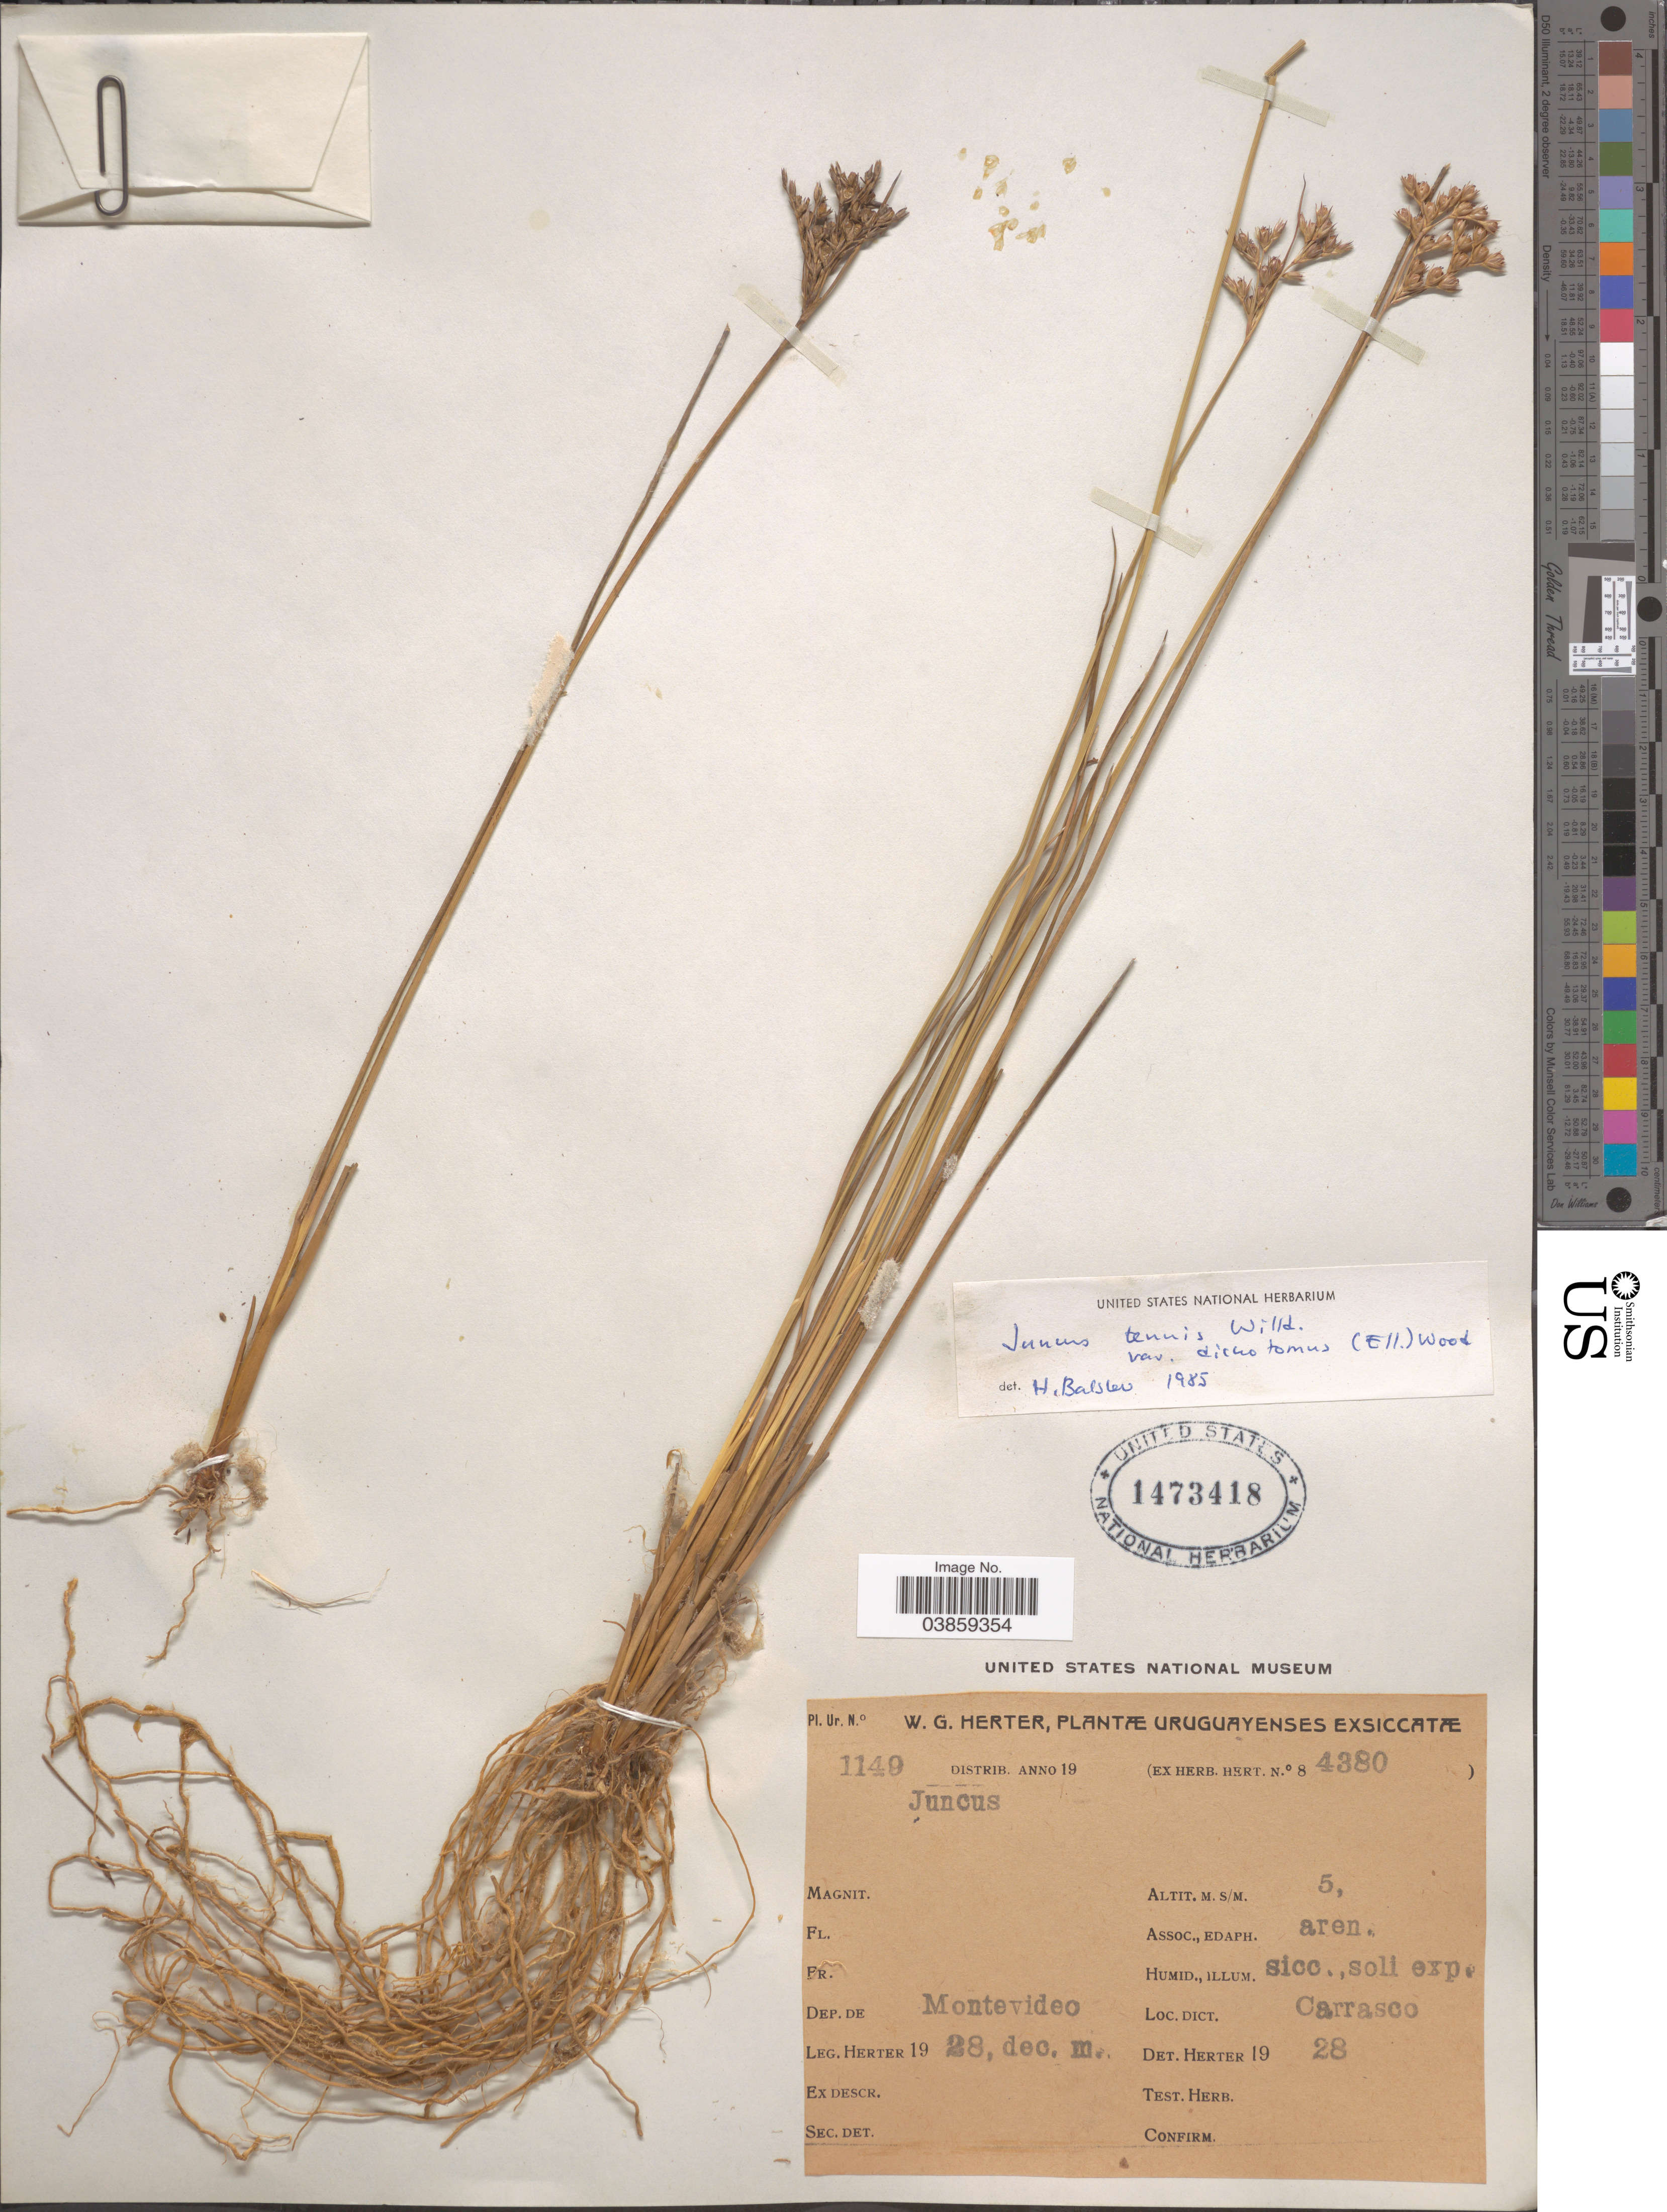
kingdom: Plantae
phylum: Tracheophyta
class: Liliopsida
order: Poales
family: Juncaceae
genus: Juncus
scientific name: Juncus tenuis var. dichotomus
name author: (Elliott) Alph. Wood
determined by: Balslev, Henrik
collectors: W. G. Herter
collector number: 1149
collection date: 1928-12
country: Uruguay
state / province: Montevideo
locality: Dep. de Montevideo. Carrasco.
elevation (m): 5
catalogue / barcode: US 1473418